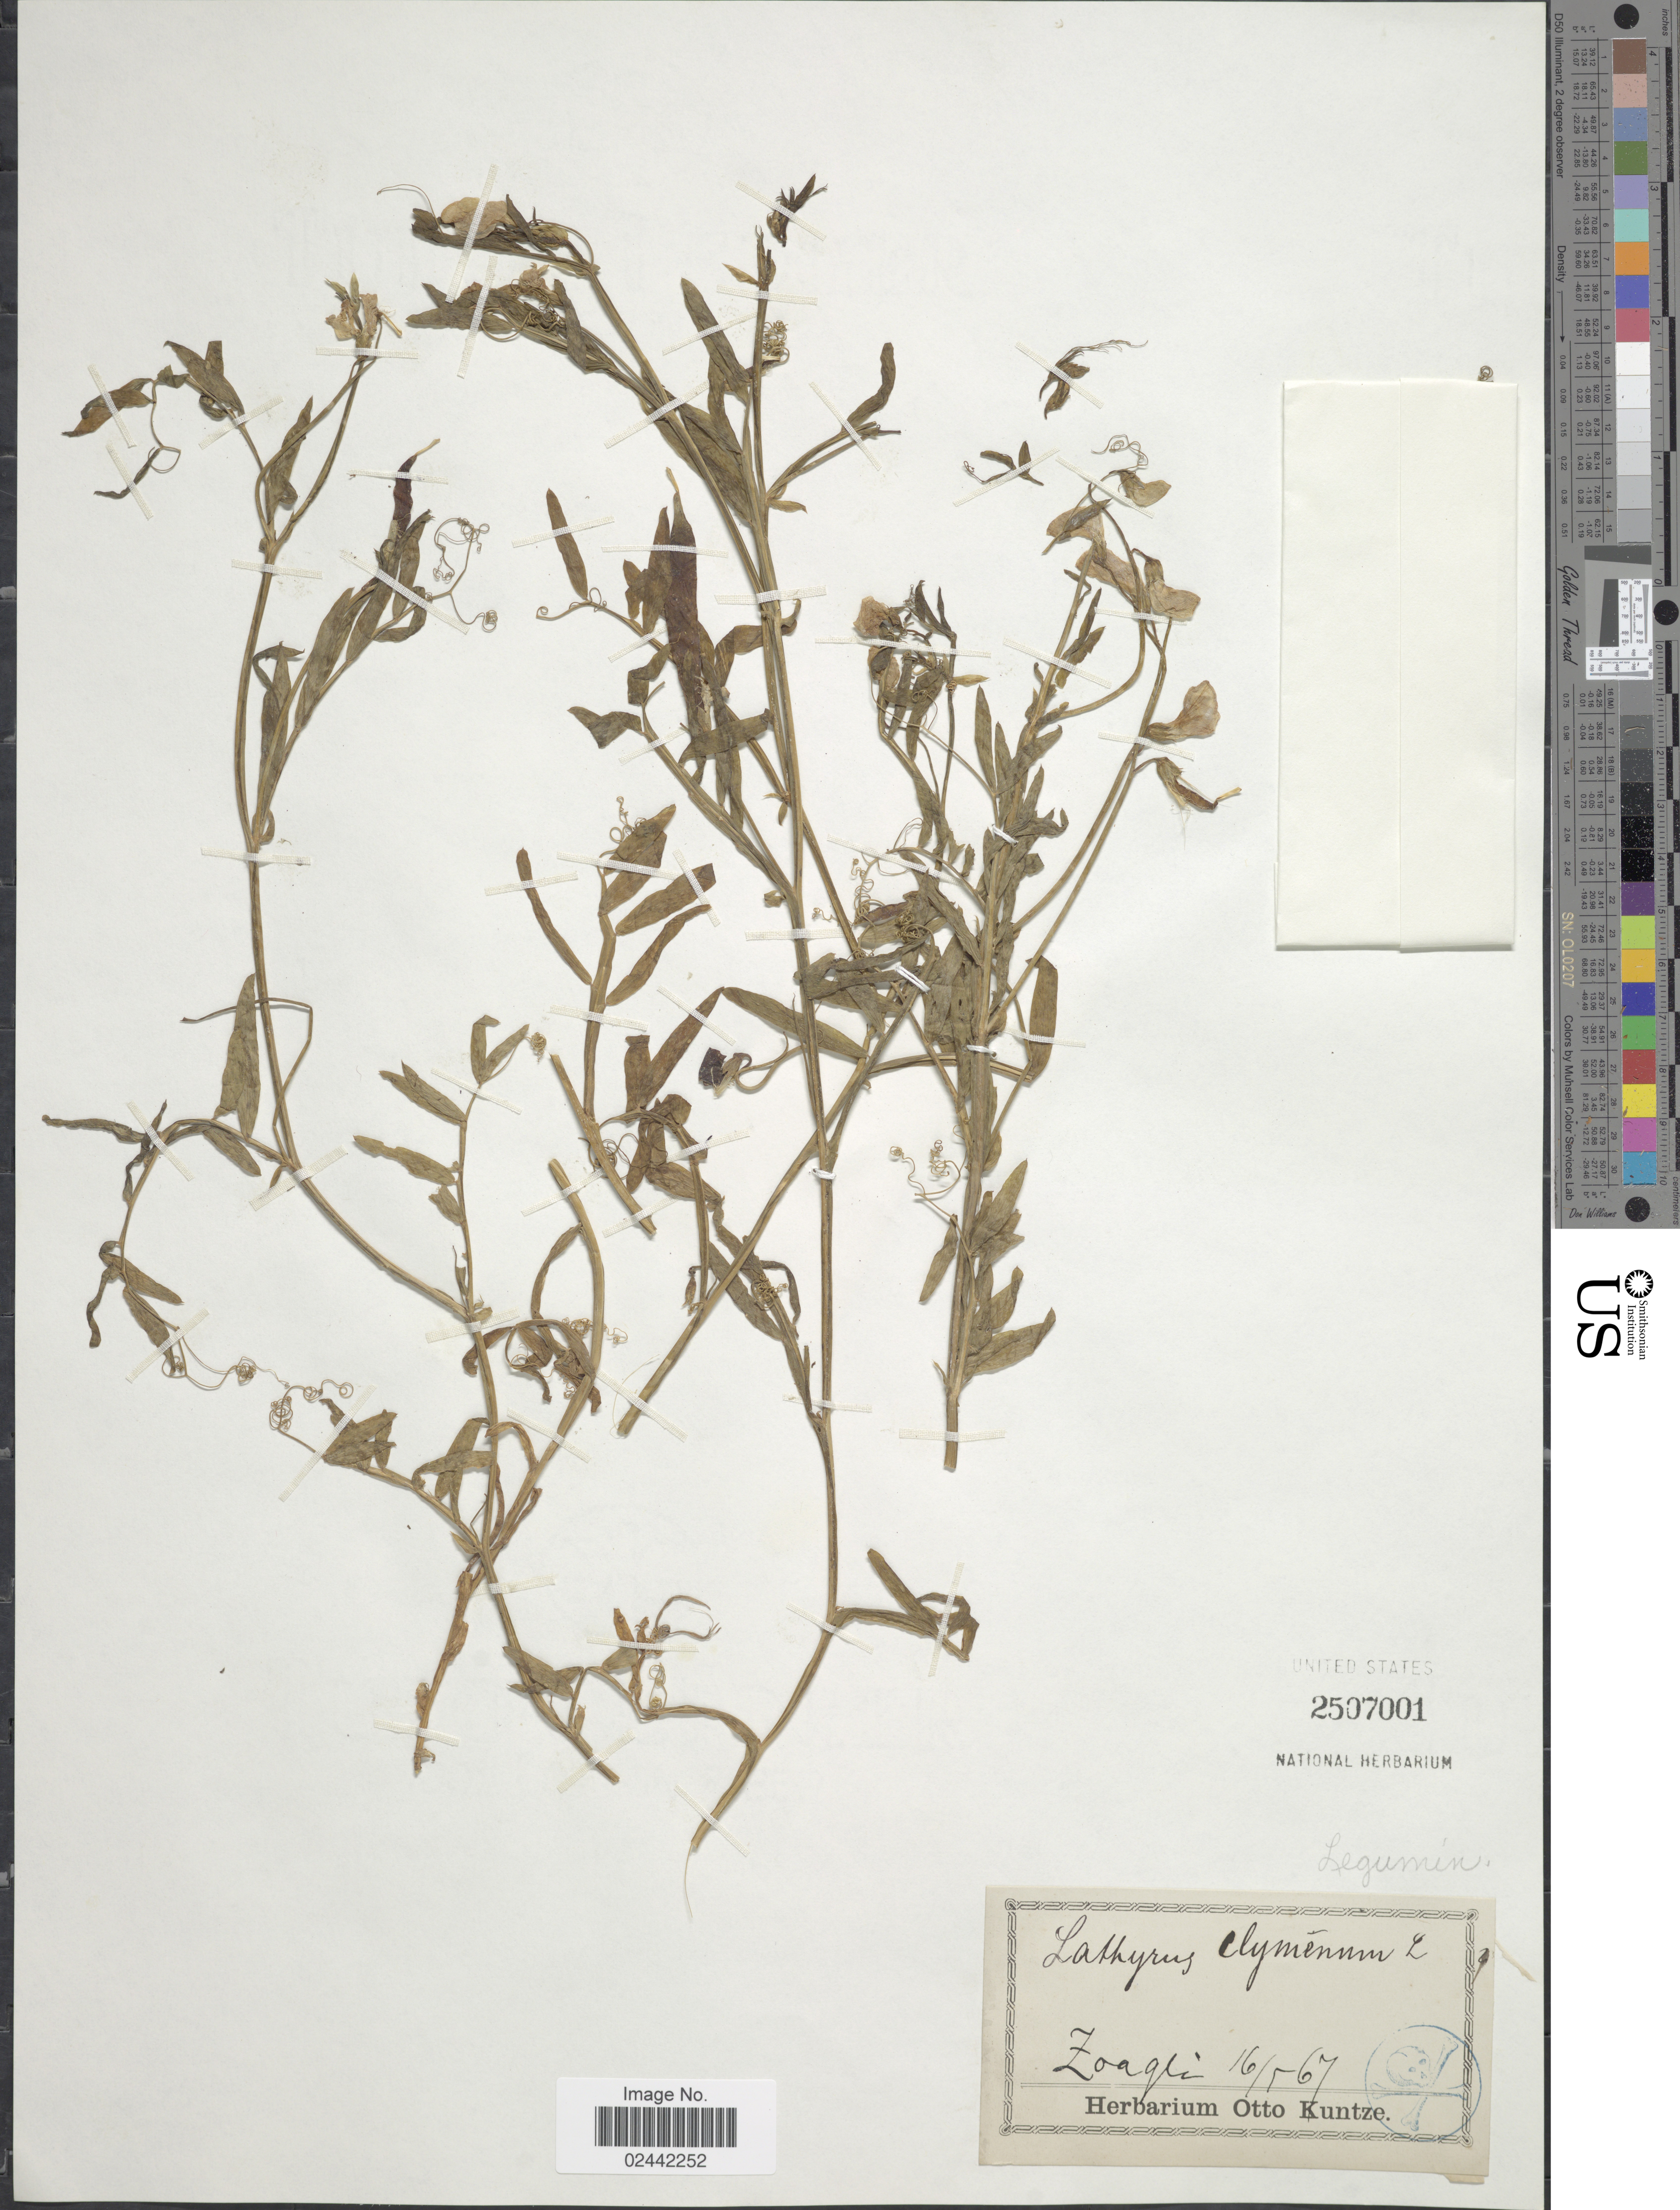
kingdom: Plantae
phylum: Tracheophyta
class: Magnoliopsida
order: Fabales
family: Fabaceae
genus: Lathyrus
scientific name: Lathyrus clymenum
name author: L.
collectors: ex herb. Otto Kuntze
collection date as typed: Transcribed d/m/y: 16/5/67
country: Italy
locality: Zoagli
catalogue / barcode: US 2507001